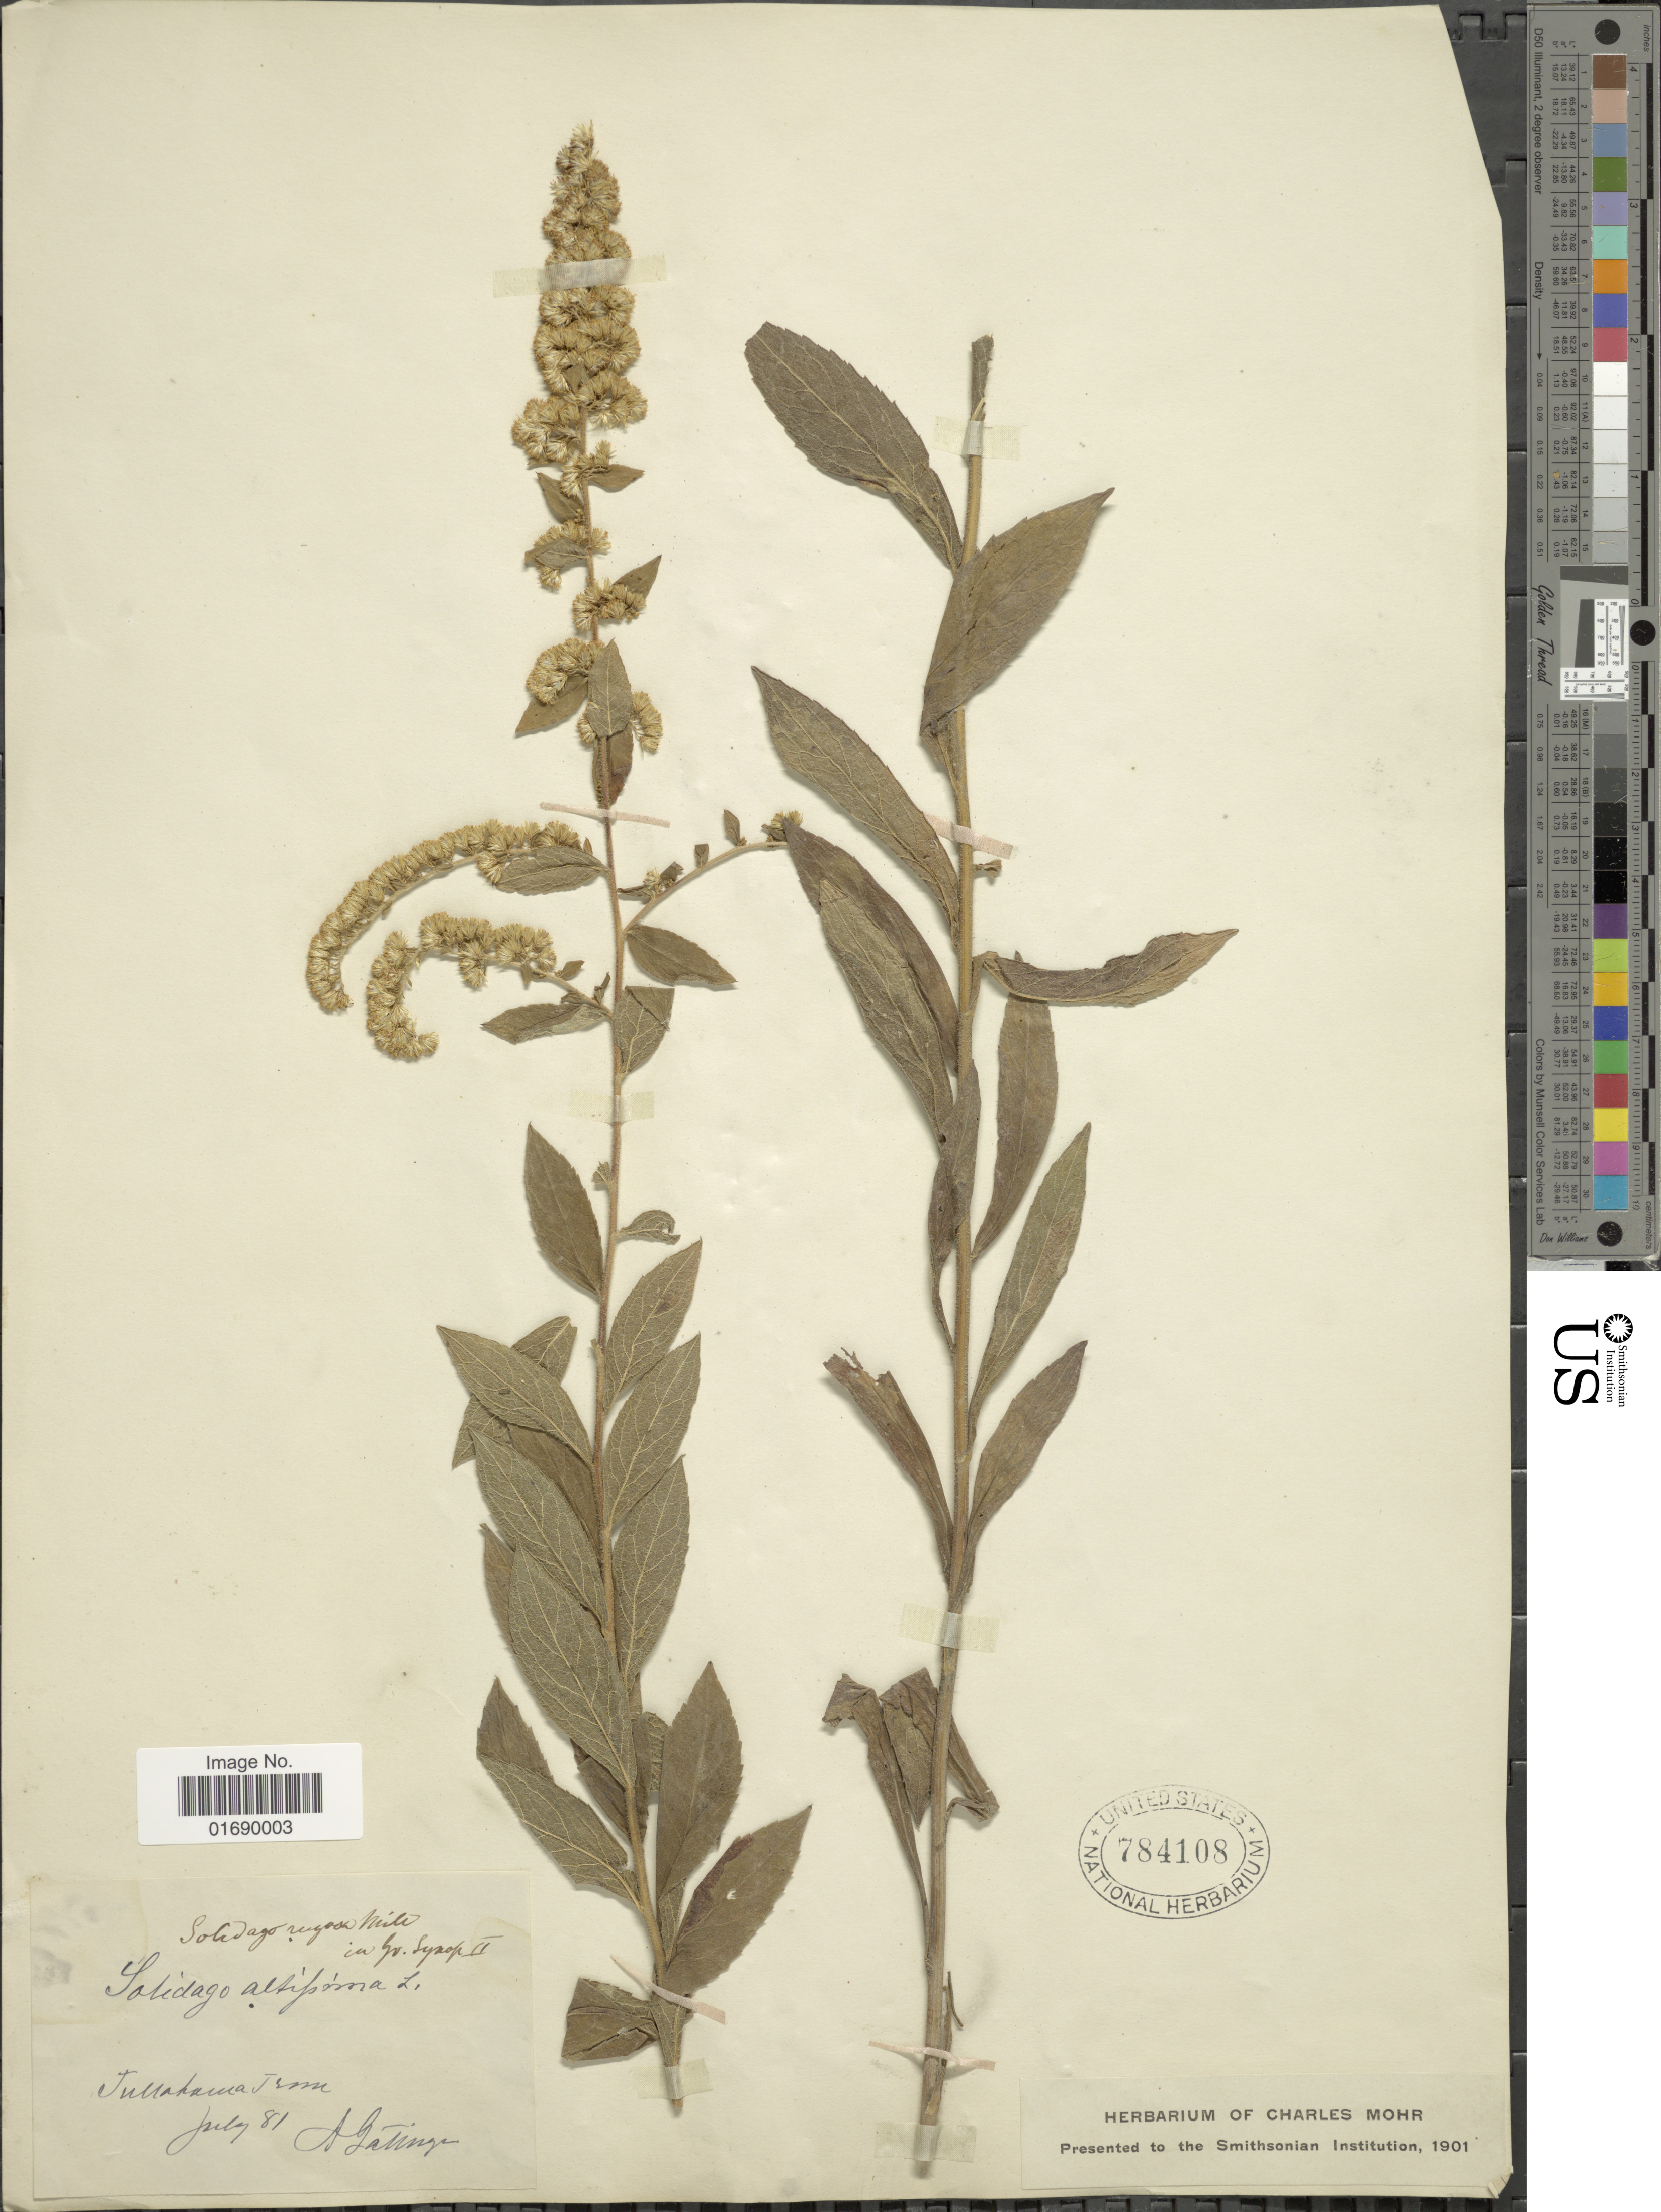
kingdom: Plantae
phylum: Tracheophyta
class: Magnoliopsida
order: Asterales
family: Asteraceae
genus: Solidago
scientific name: Solidago rugosa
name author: Mill.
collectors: A. Gattinger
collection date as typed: Transcribed d/m/y: /7/81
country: United States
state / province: Tennessee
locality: Tullahoma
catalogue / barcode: US 784108